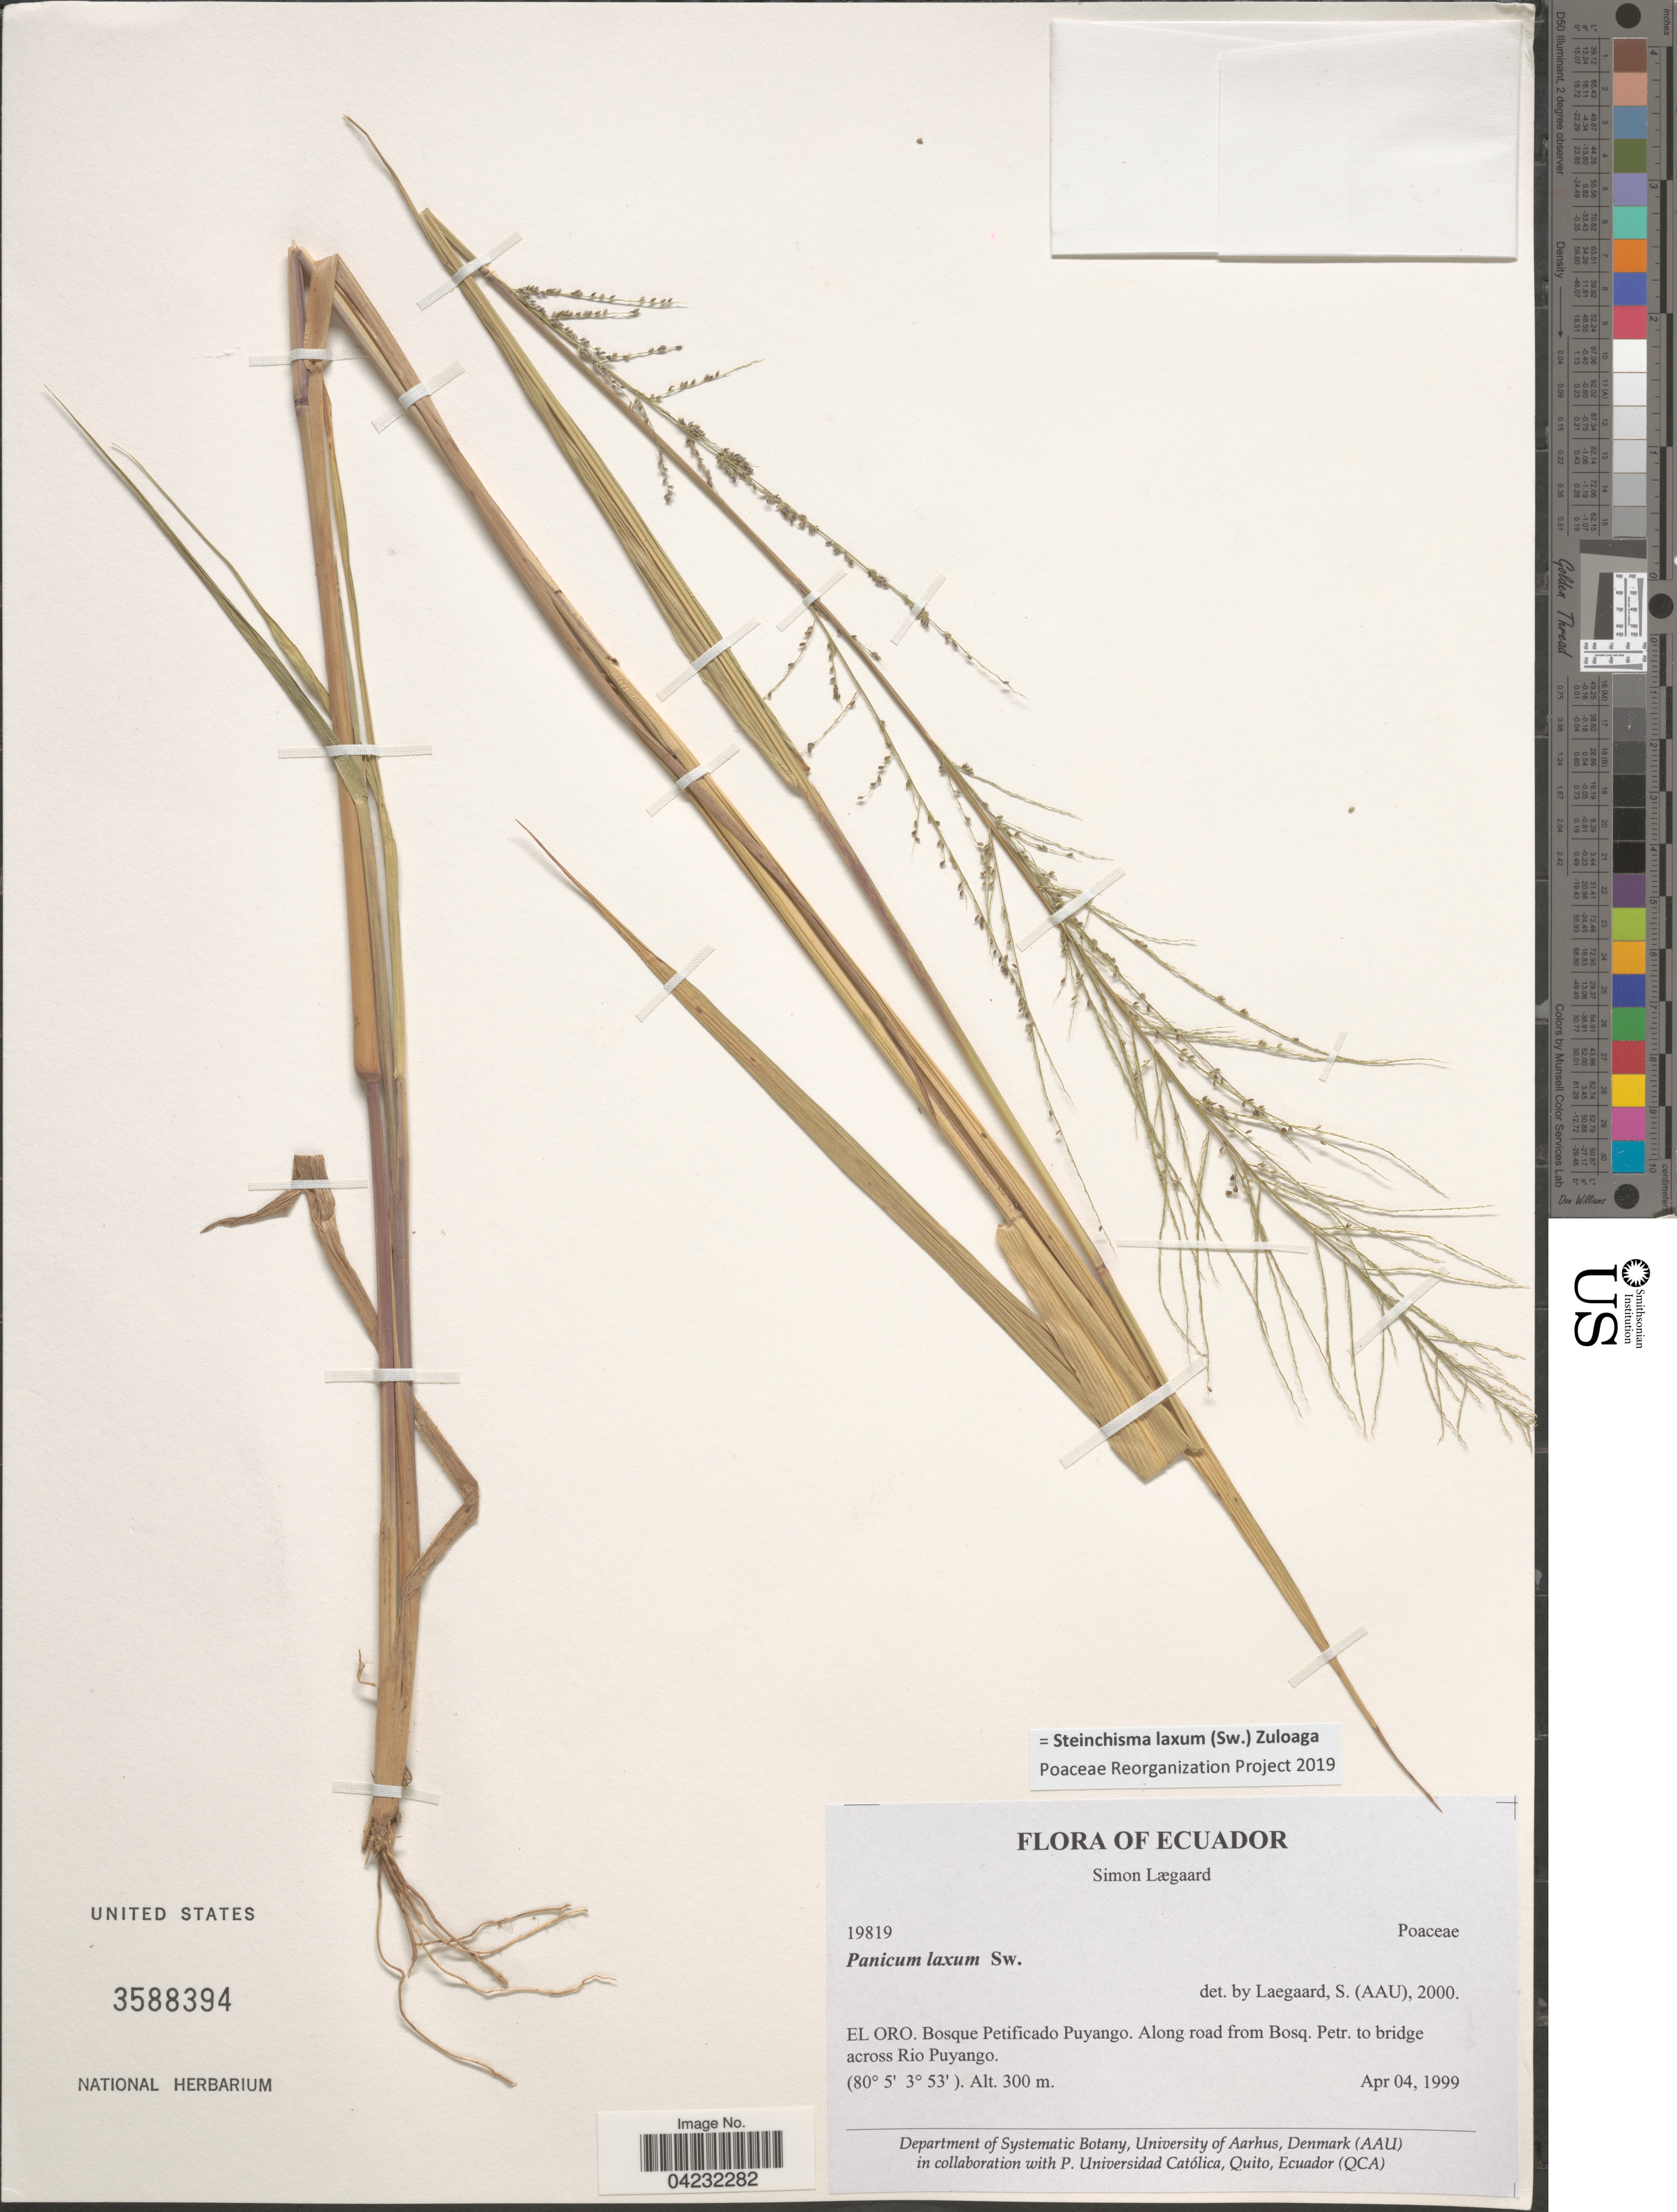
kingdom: Plantae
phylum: Tracheophyta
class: Liliopsida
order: Poales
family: Poaceae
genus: Steinchisma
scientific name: Steinchisma laxum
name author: (Sw.) Zuloaga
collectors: S. Lægaard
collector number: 19819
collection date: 1999-04-04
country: Ecuador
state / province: El Oro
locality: Bosque Petificado Puyango. Along road from Bosq. Petr. to bridge across Rio Puyango.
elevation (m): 300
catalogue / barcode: US 3588394